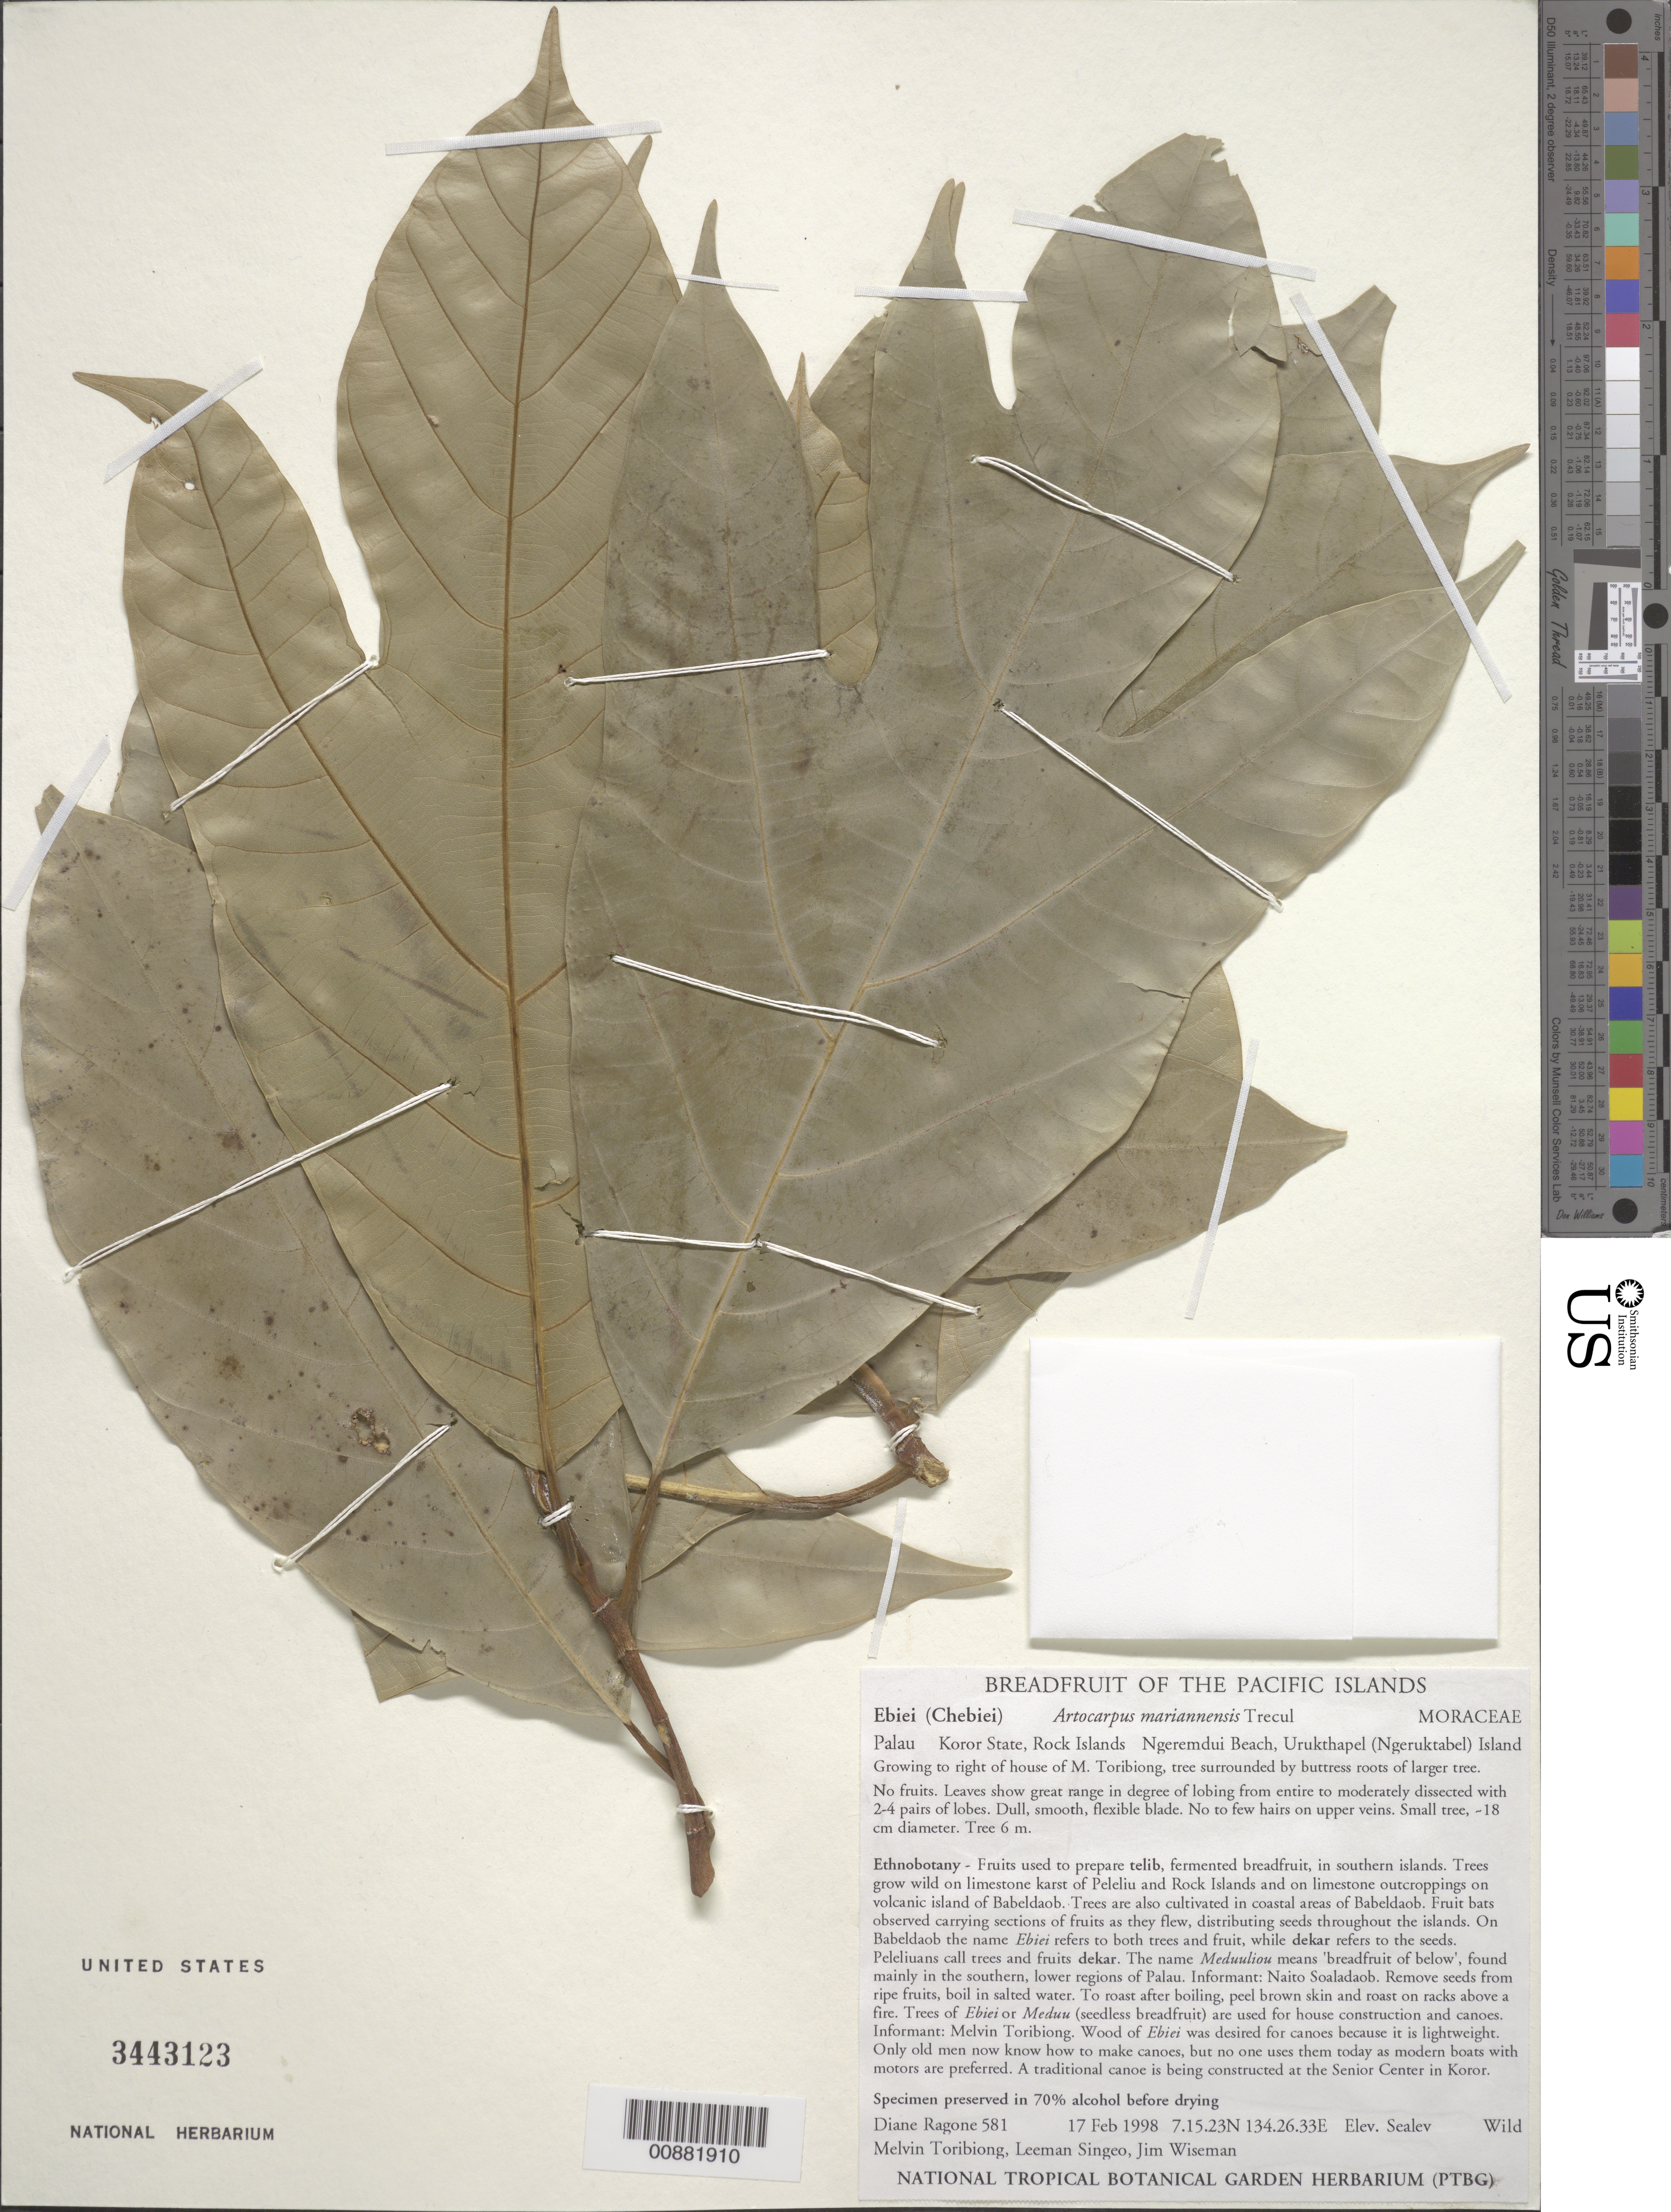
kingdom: Plantae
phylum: Tracheophyta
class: Magnoliopsida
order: Rosales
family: Moraceae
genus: Artocarpus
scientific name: Artocarpus mariannensis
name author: Trécul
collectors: D. Ragone, M. Toribiong, L. Singeo & J. Wiseman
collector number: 581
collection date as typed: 17 Feb 1998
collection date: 1998-02-17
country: Palau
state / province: Koror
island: Oreor (Koror)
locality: Palau; Koror State, Ngeremdui Beach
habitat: trees grow on limestone karst & limestone outcroppings on volcanic island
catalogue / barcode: US 3443123